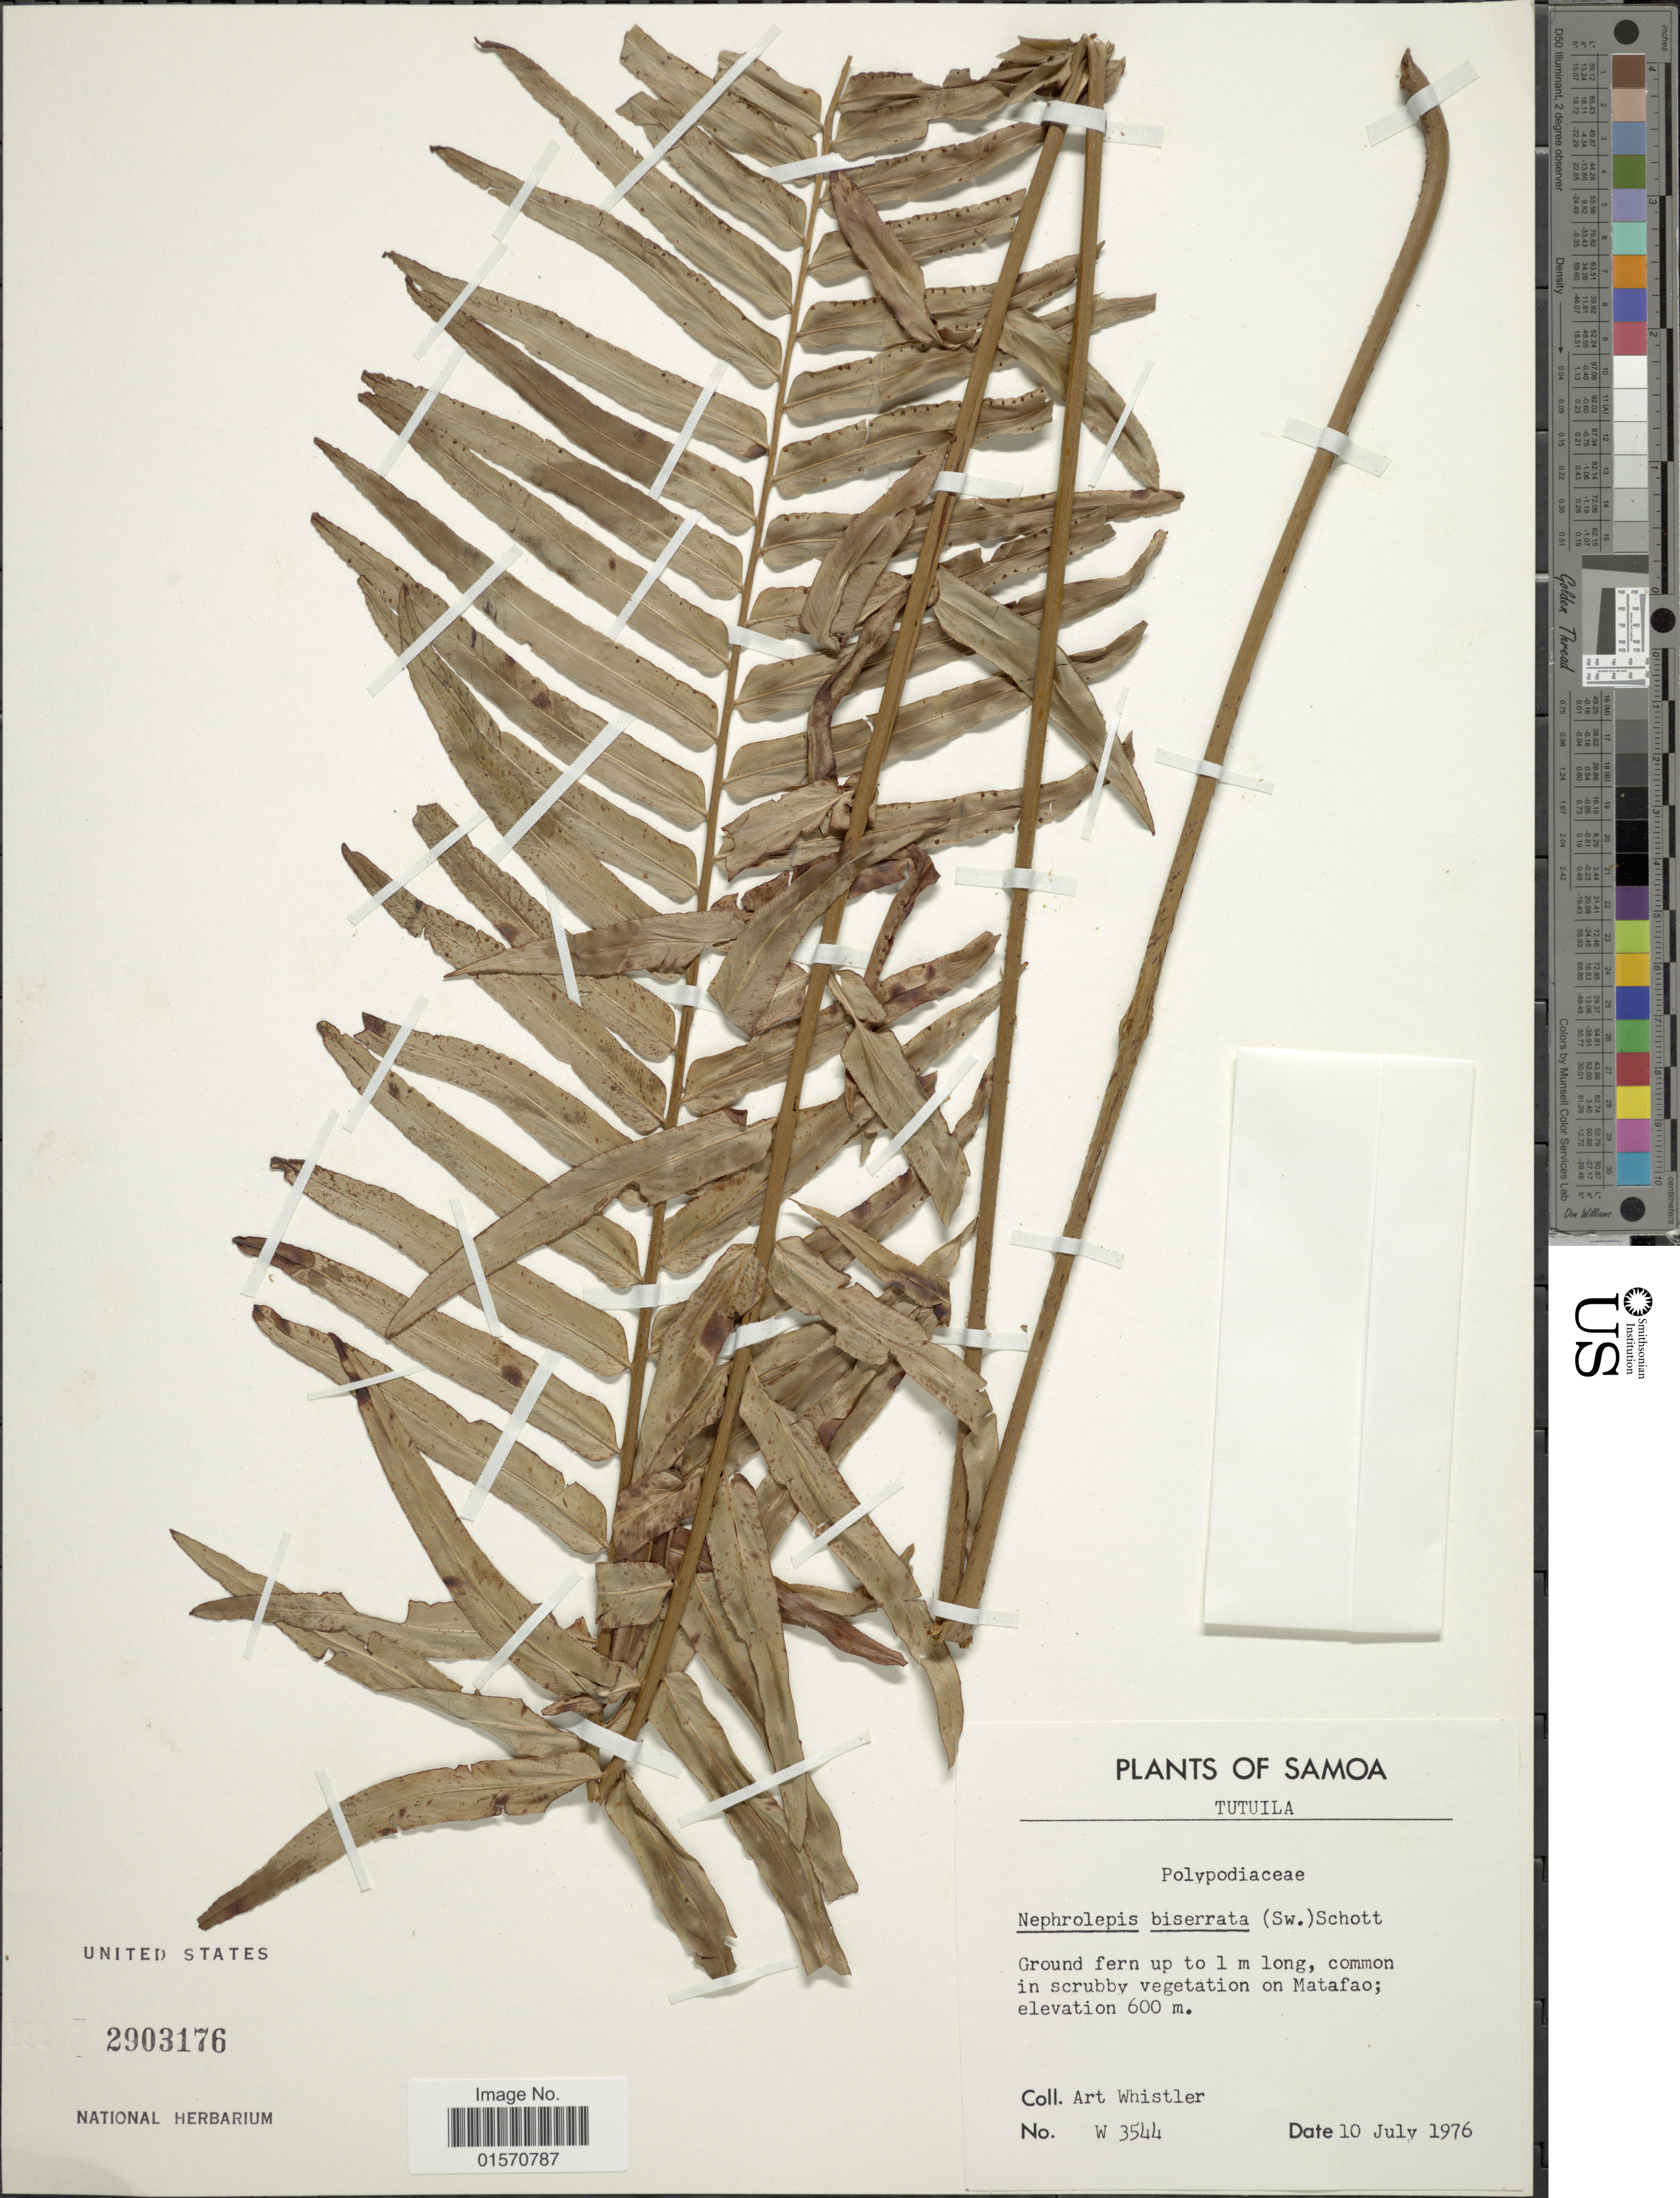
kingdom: Plantae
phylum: Tracheophyta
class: Polypodiopsida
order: Polypodiales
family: Nephrolepidaceae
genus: Nephrolepis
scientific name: Nephrolepis biserrata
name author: (Sw.) Schott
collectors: A. Whistler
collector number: W 3544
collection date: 1976-07-10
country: American Samoa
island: Tutuila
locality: Tutuila. Matafao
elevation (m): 600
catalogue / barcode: US 2903176